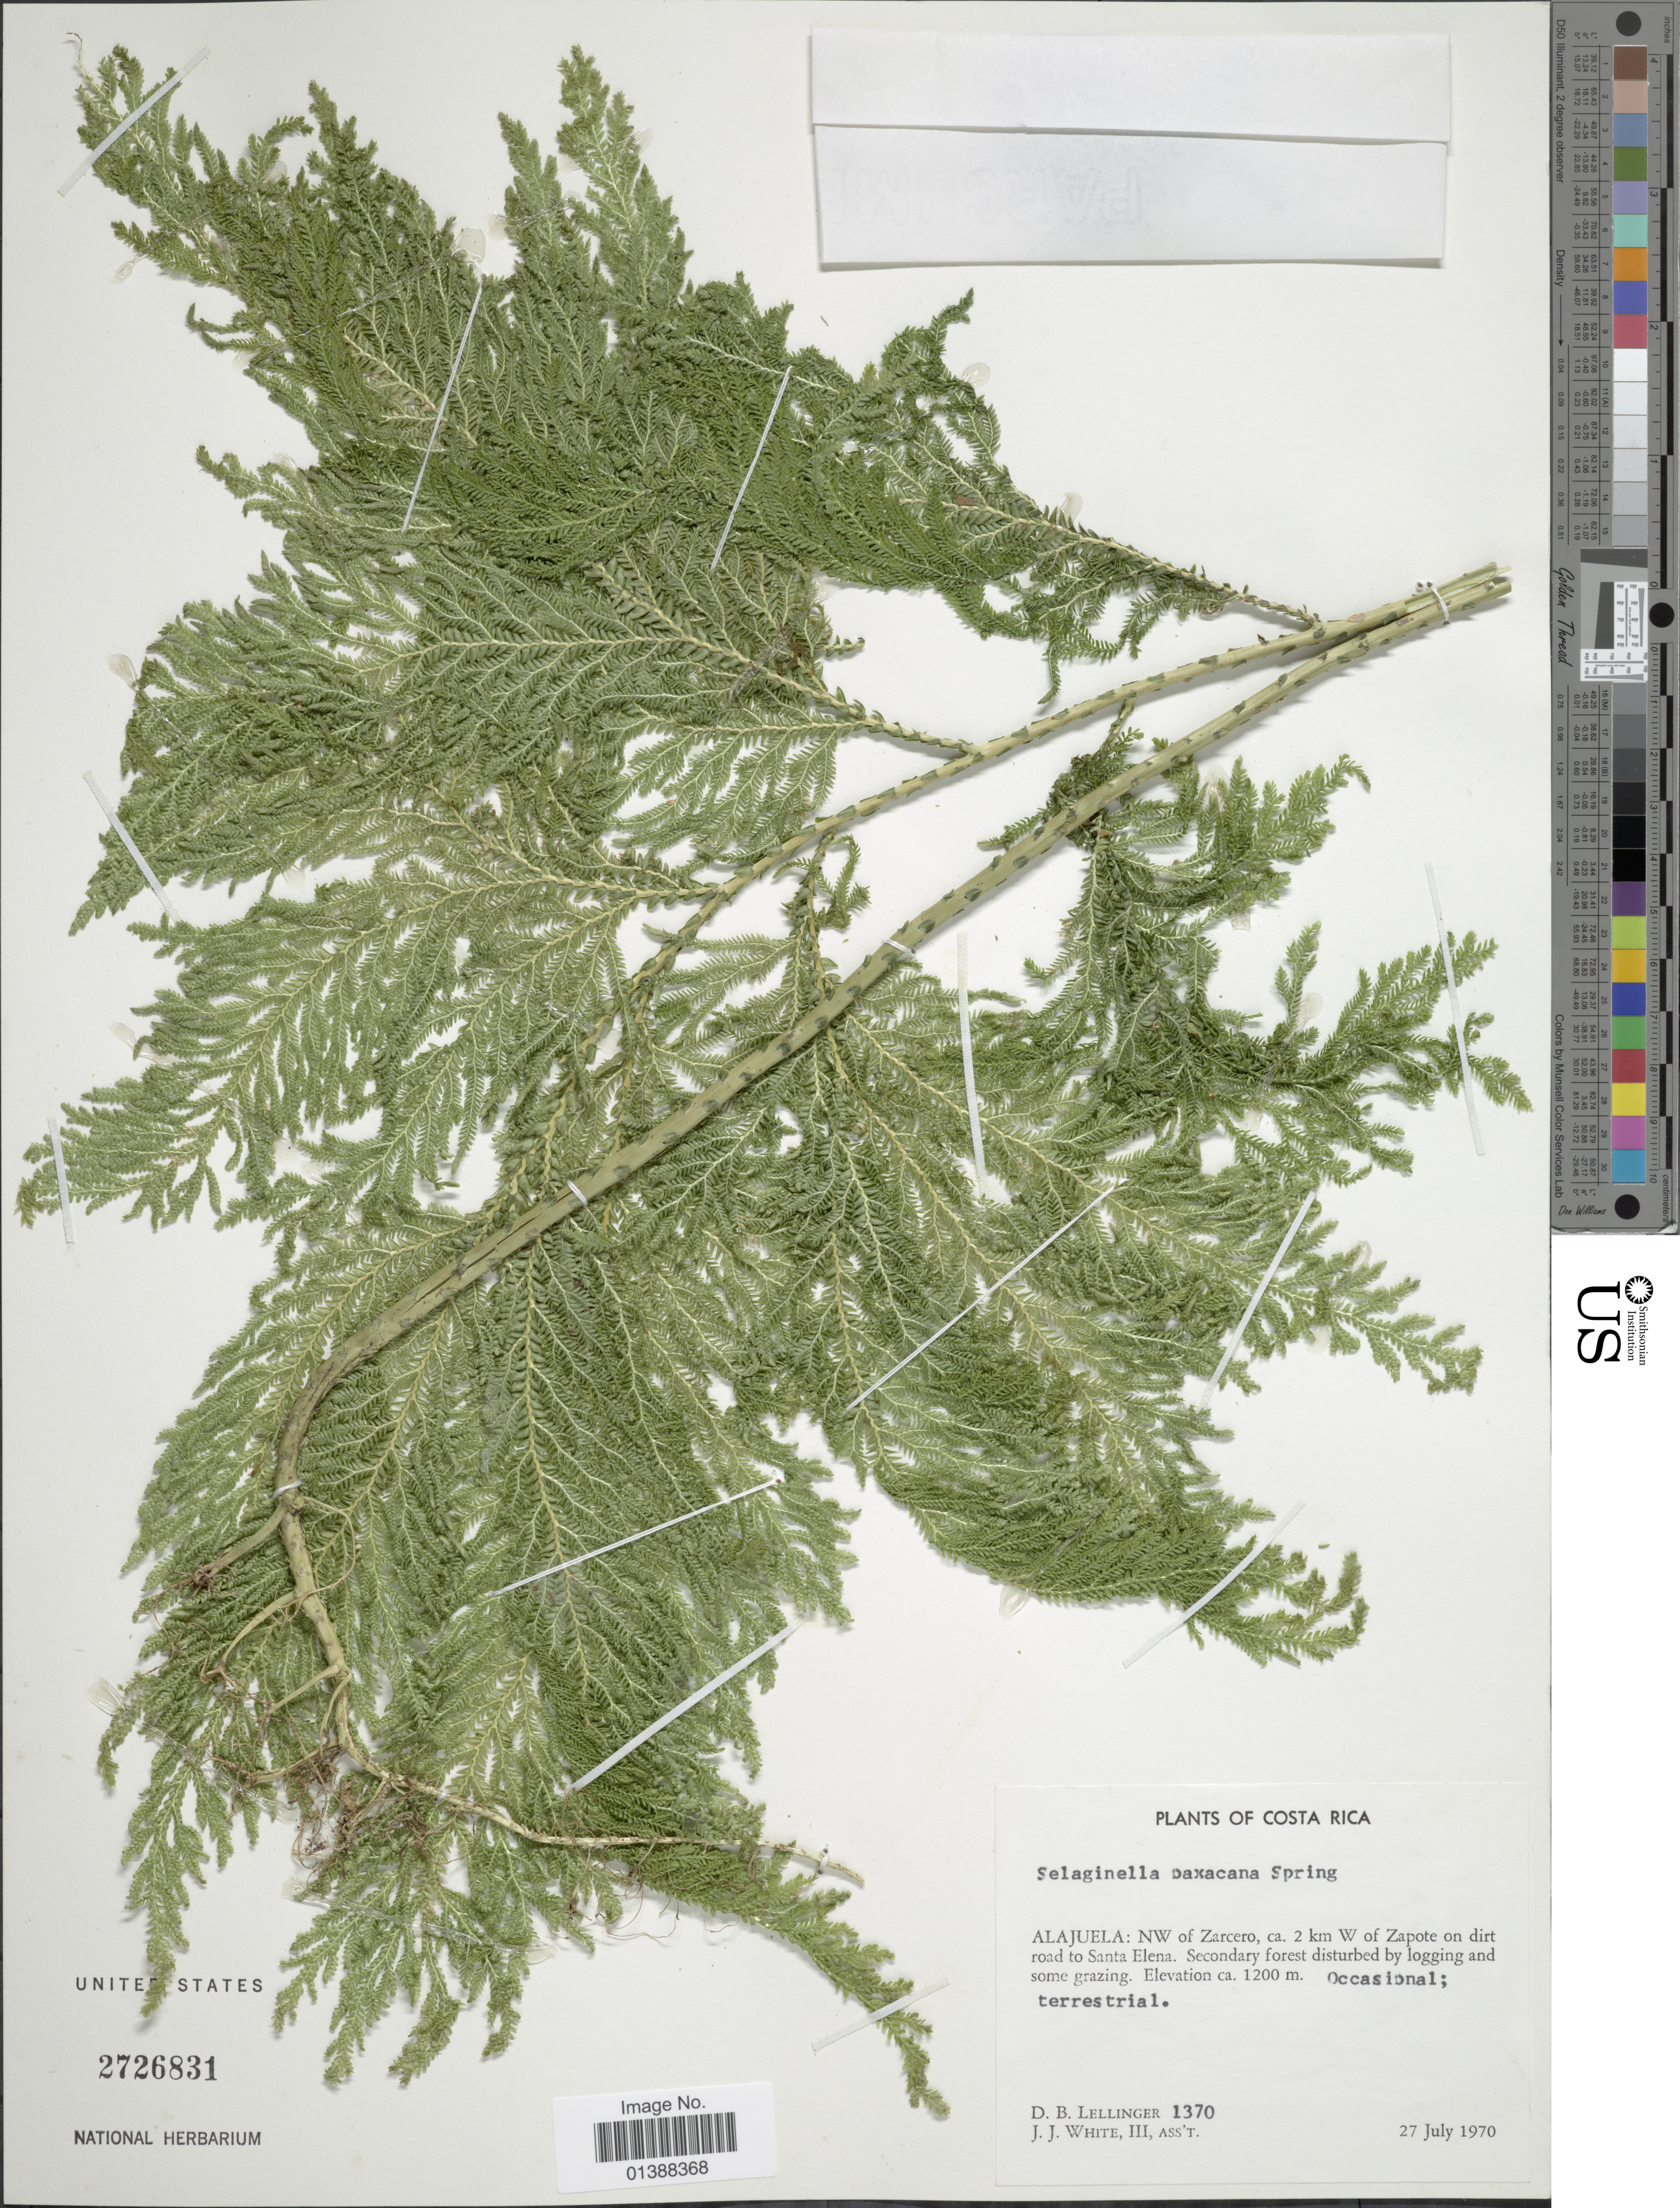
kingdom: Plantae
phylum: Tracheophyta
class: Lycopodiopsida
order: Selaginellales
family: Selaginellaceae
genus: Selaginella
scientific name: Selaginella oaxacana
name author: Spring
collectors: D. B. Lellinger & J. J. White III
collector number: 13670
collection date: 1970-07-27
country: Costa Rica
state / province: Alajuela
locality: NW of Zarcero, ca 2 km W of Zapote on dirt road toSanta Elena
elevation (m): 1200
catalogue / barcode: US 2726831